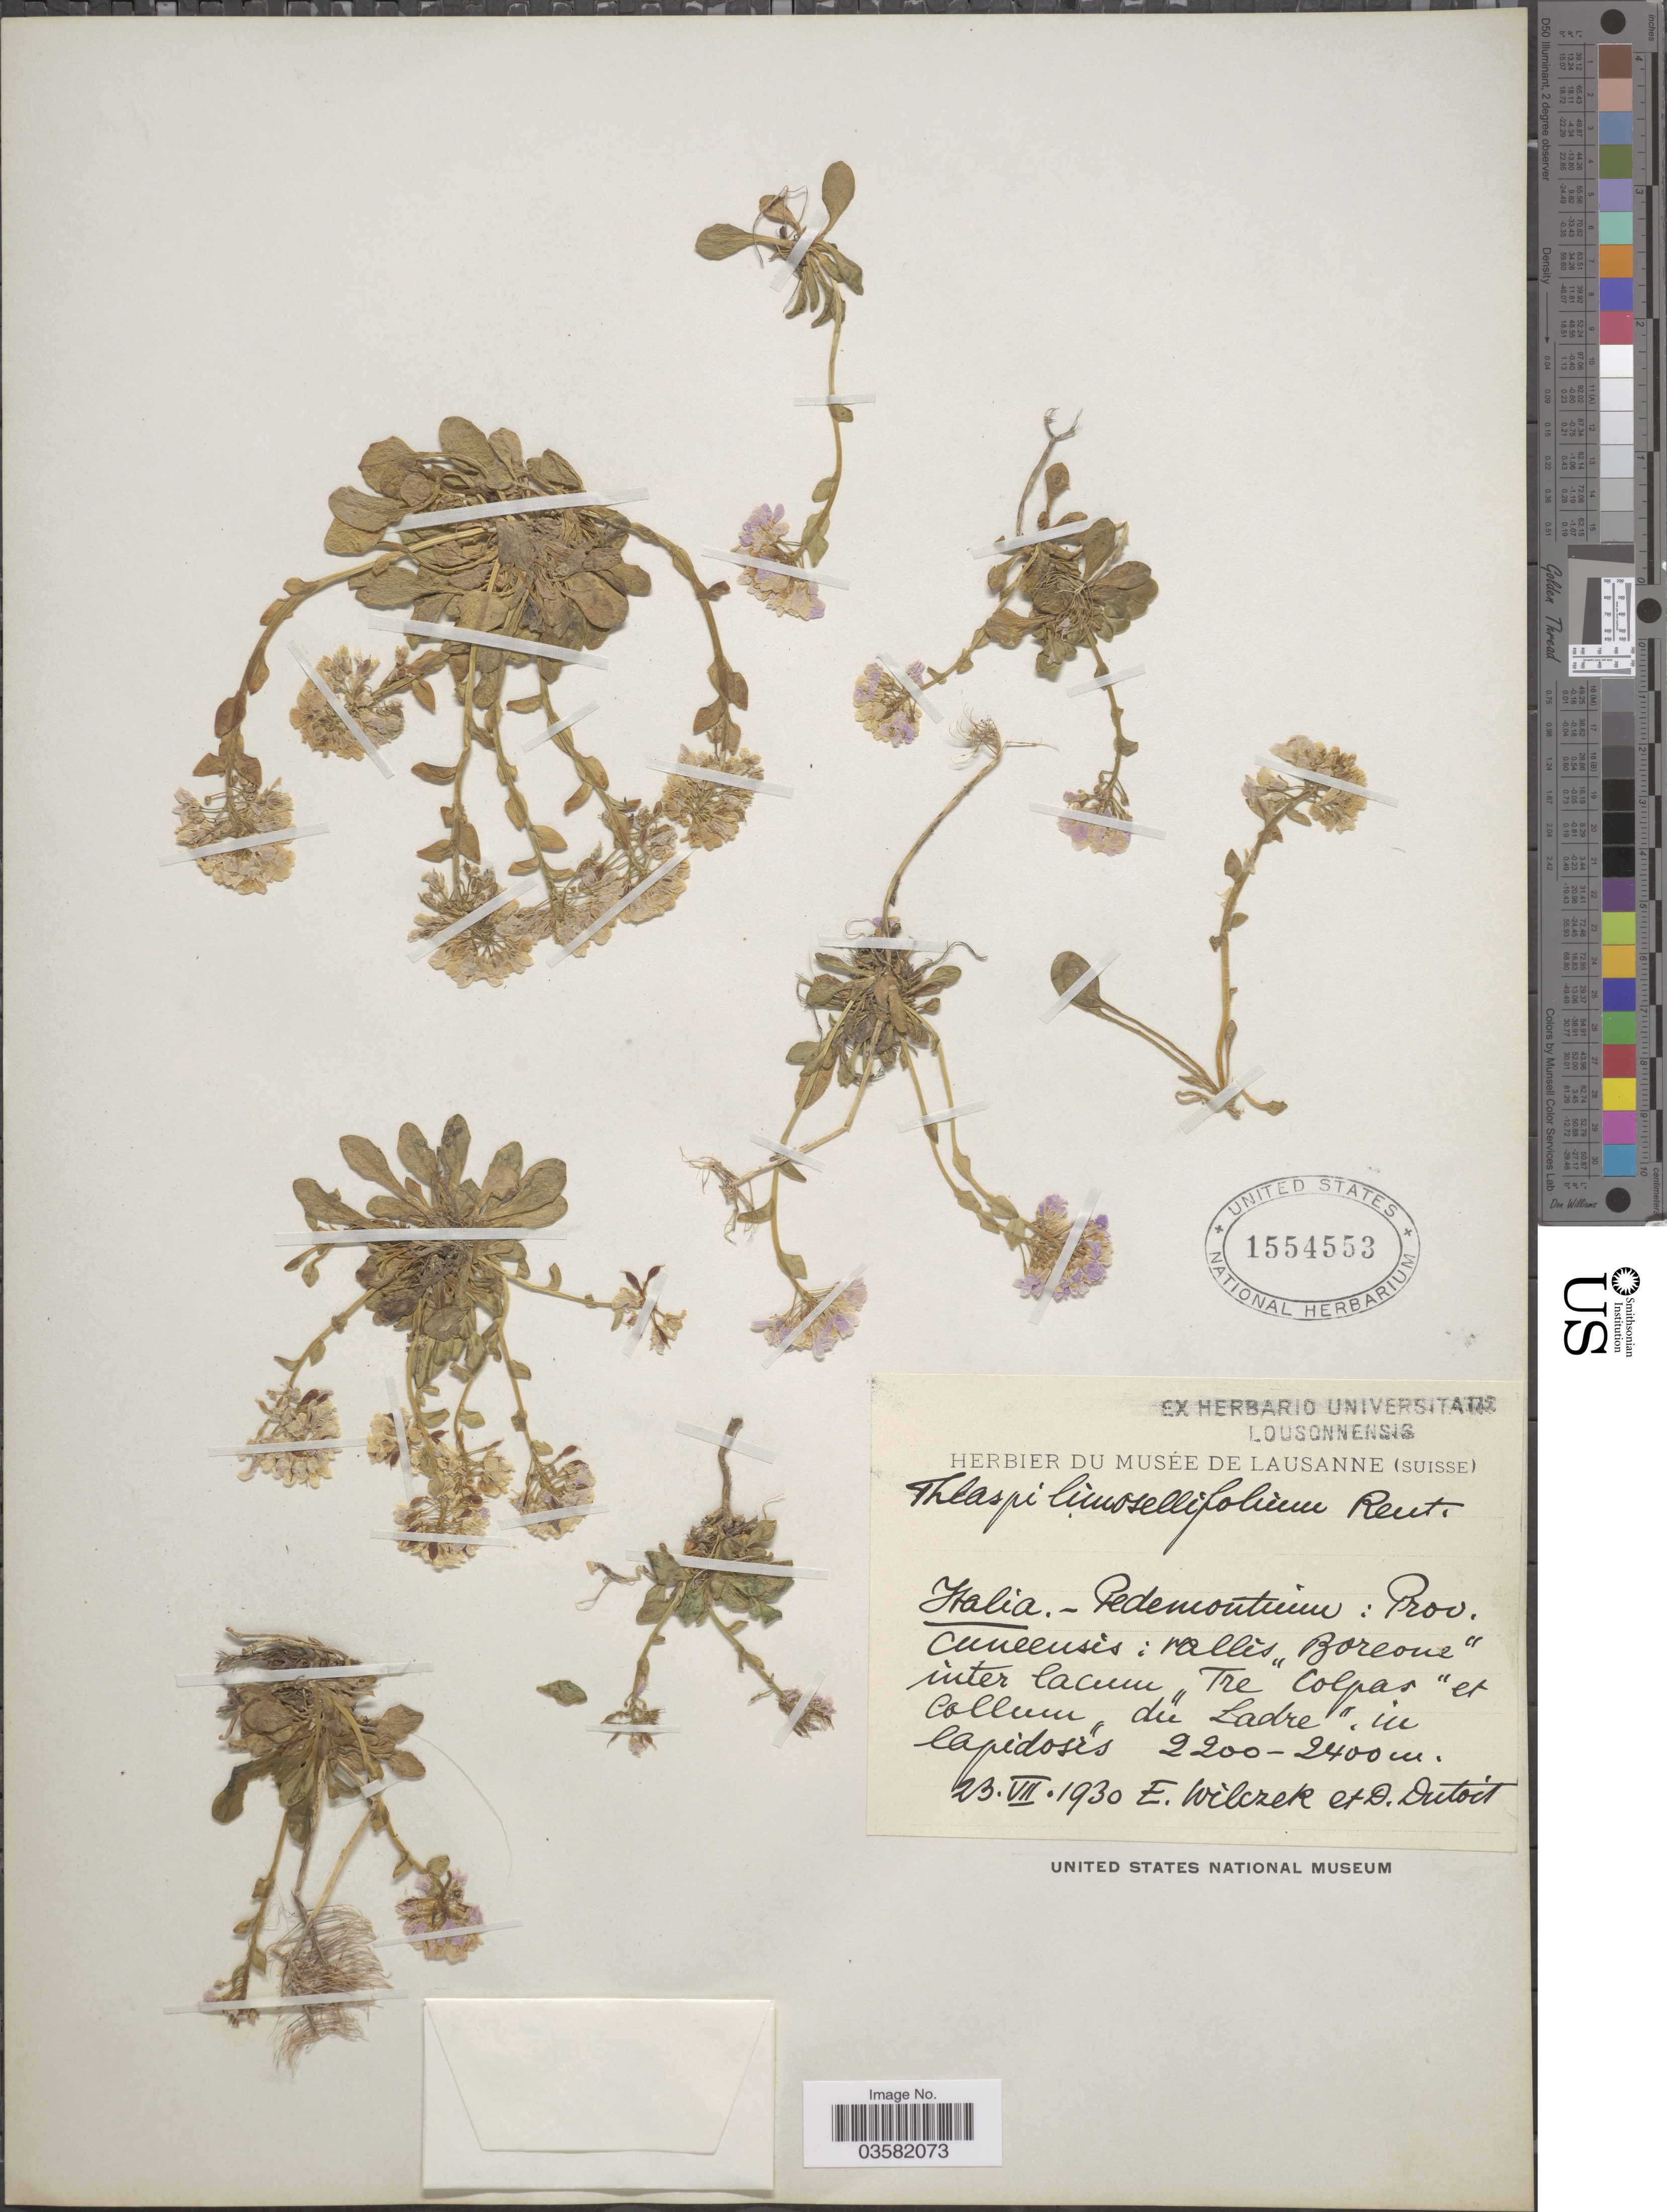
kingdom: Plantae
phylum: Tracheophyta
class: Magnoliopsida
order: Brassicales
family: Brassicaceae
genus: Thlaspi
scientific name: Thlaspi limosellifolium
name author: Reut. ex Rouy & Foucaud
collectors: E. Wilczek & D. Dutoit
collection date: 1930-07-23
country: Italy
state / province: Piedmont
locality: Pedemontium: Prov. Cuneensis: vallis "Boreoue [interpreted]" inter lacum "Tre Colpas" et Collum "du Ladre".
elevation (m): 2200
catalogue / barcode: US 1554553